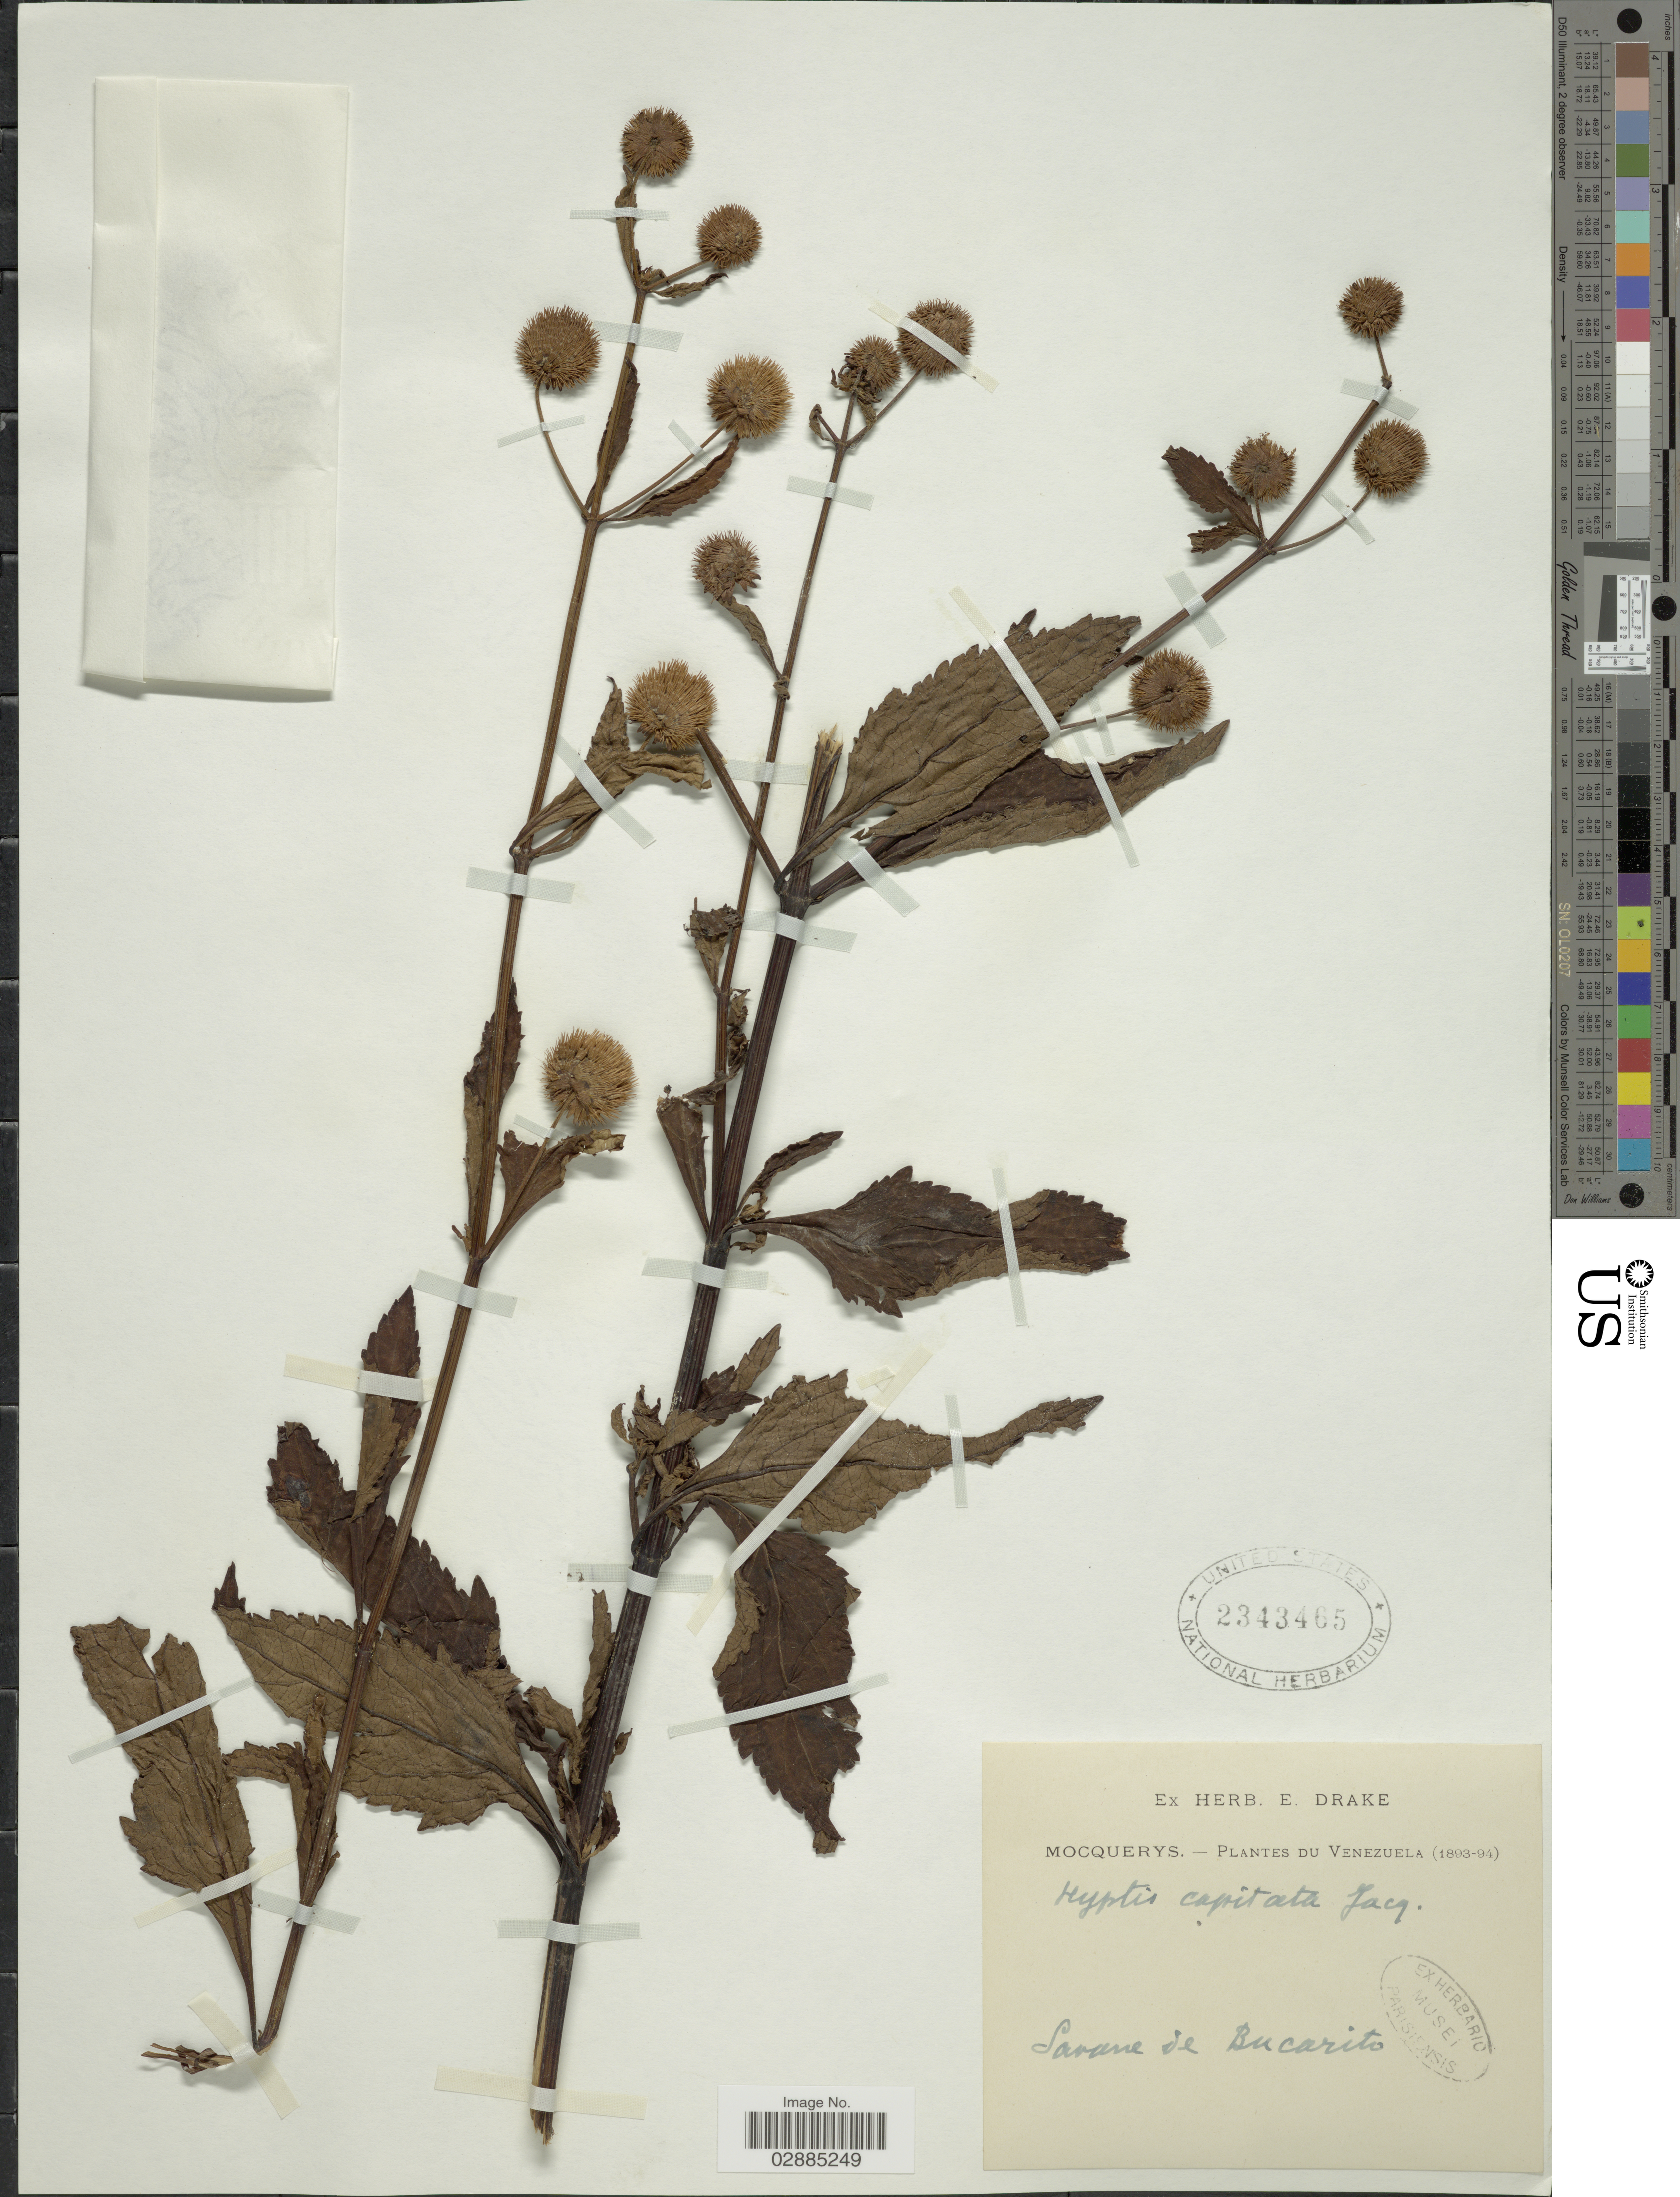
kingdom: Plantae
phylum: Tracheophyta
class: Magnoliopsida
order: Lamiales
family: Lamiaceae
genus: Hyptis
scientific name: Hyptis capitata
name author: Jacq.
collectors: A. Mocquerys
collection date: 1893/1894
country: Venezuela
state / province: Lara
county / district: Morán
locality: Bucarito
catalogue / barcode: US 2343465